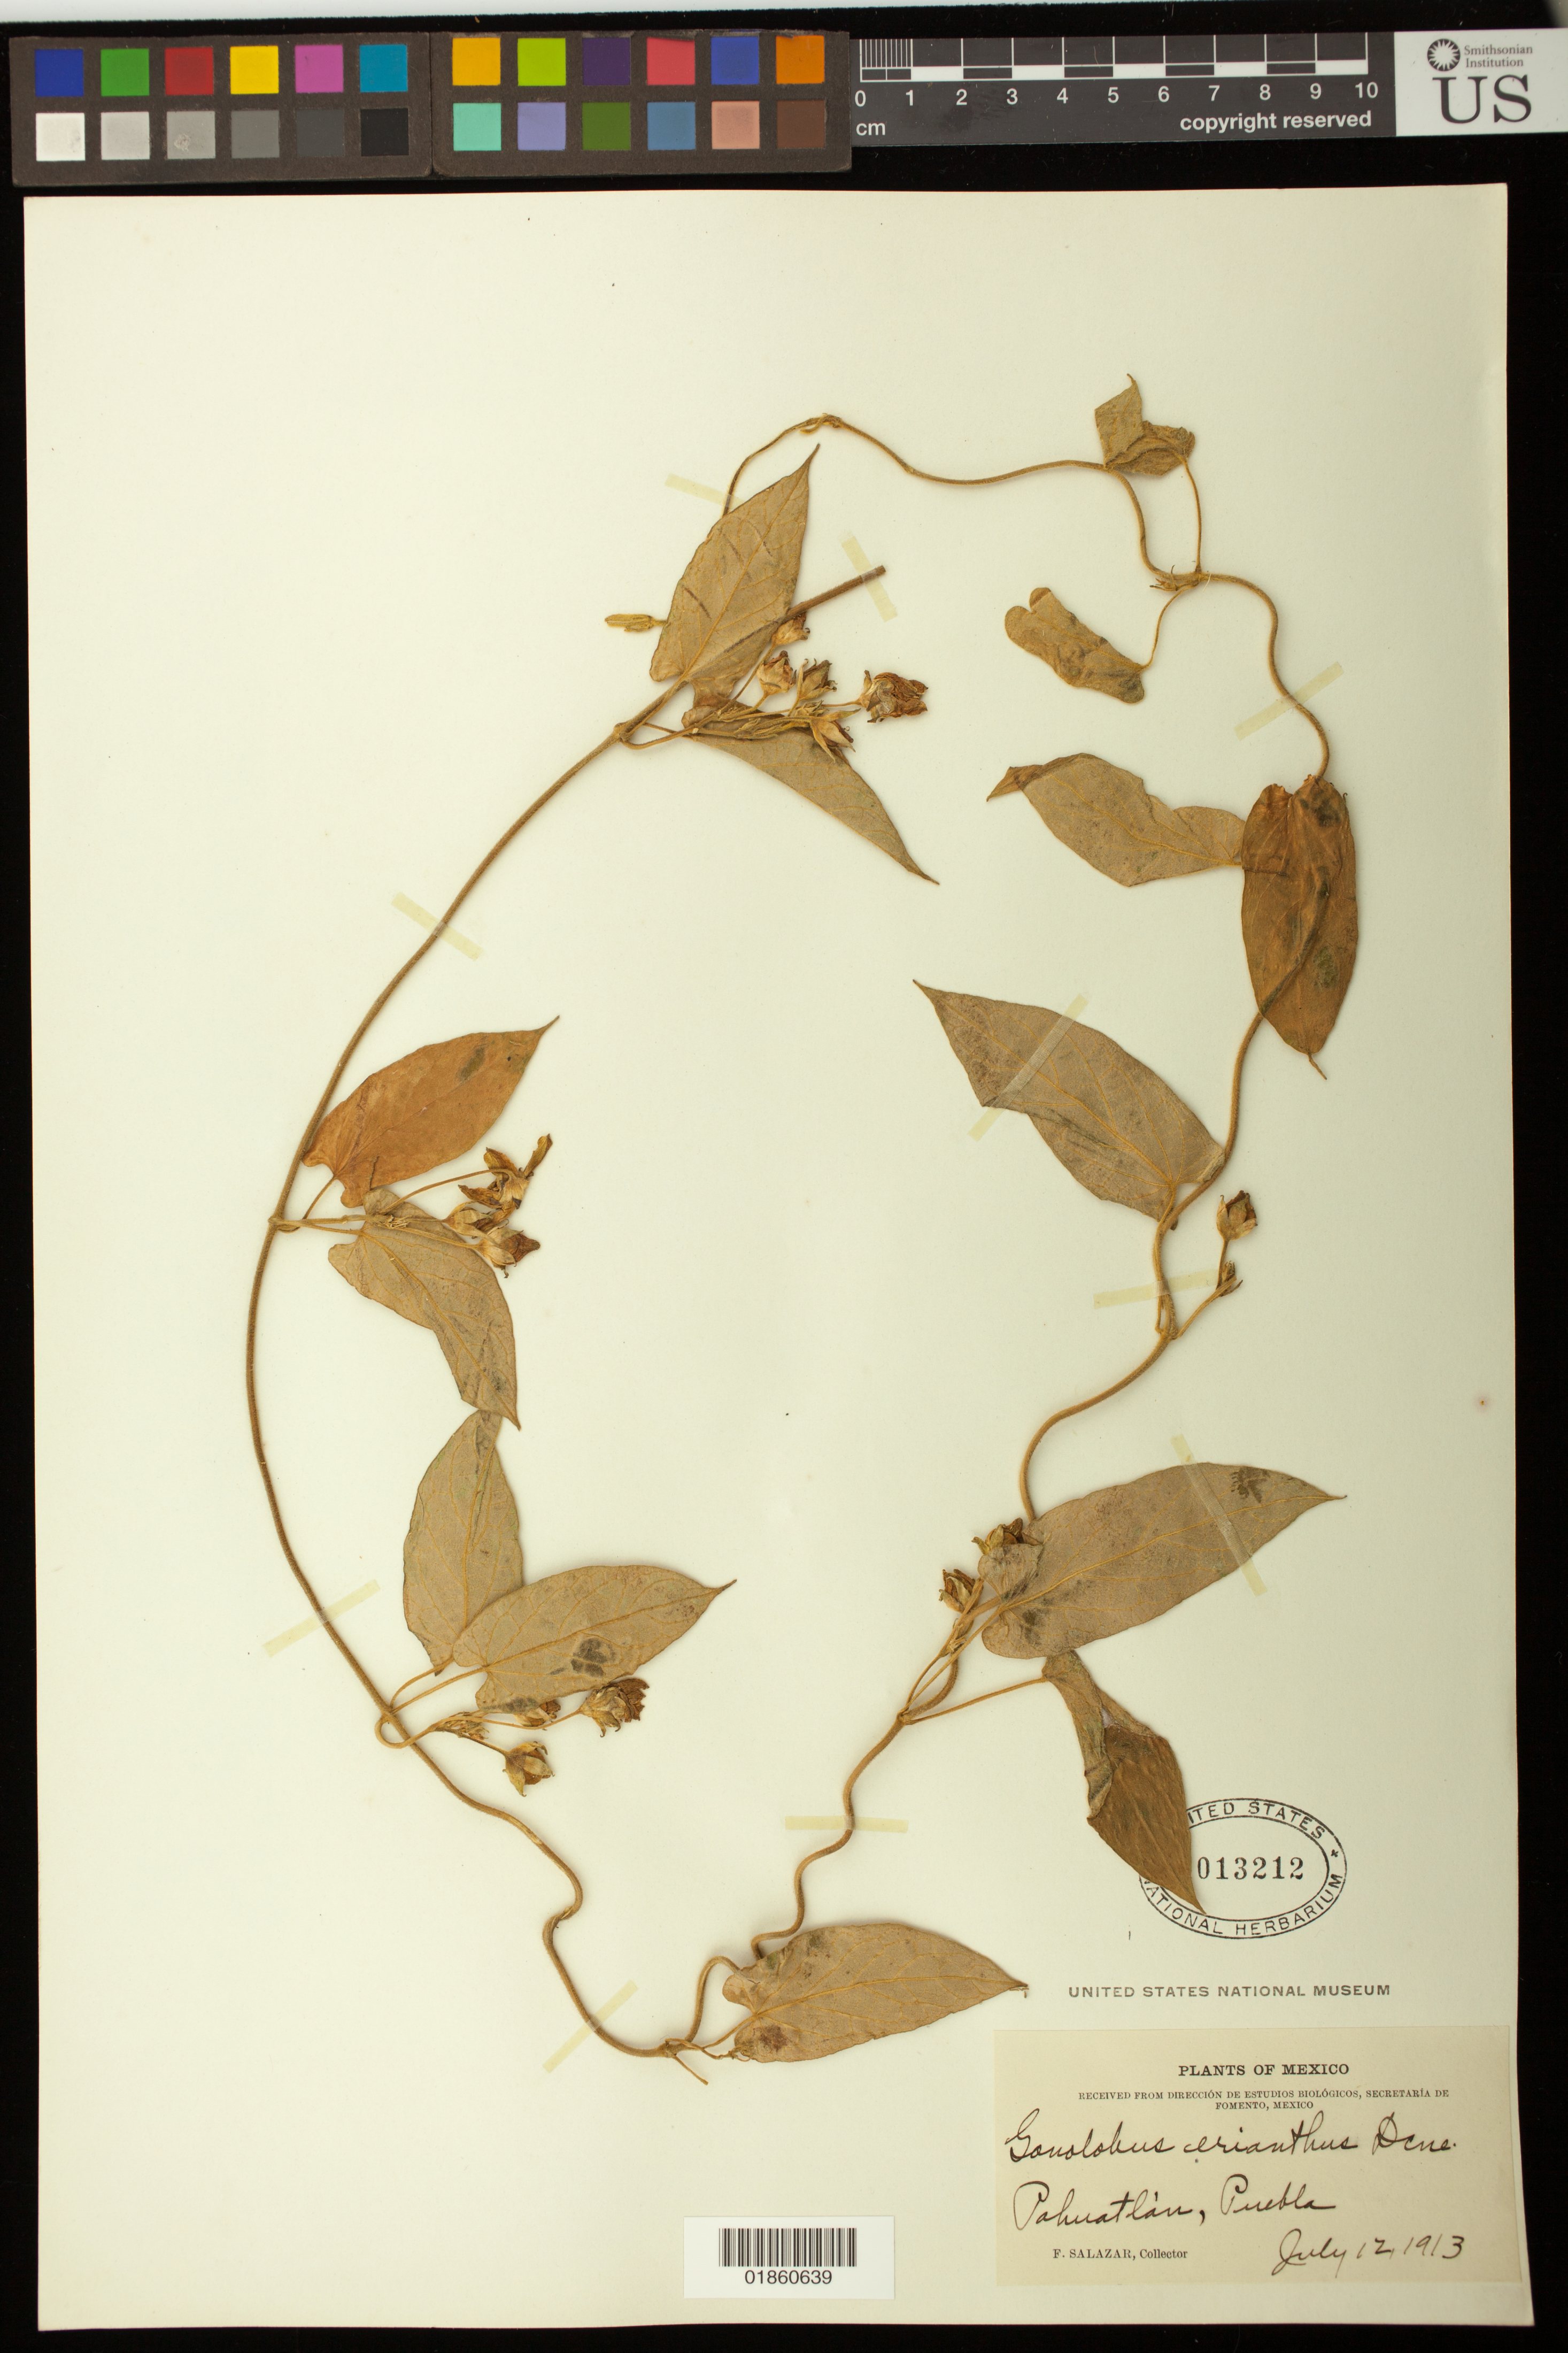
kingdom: Plantae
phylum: Tracheophyta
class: Magnoliopsida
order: Gentianales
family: Apocynaceae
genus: Gonolobus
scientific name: Gonolobus erianthus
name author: Decne.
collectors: F. Salazar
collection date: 1913-07-12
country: Mexico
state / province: Puebla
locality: Pahuatlan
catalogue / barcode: US 13212